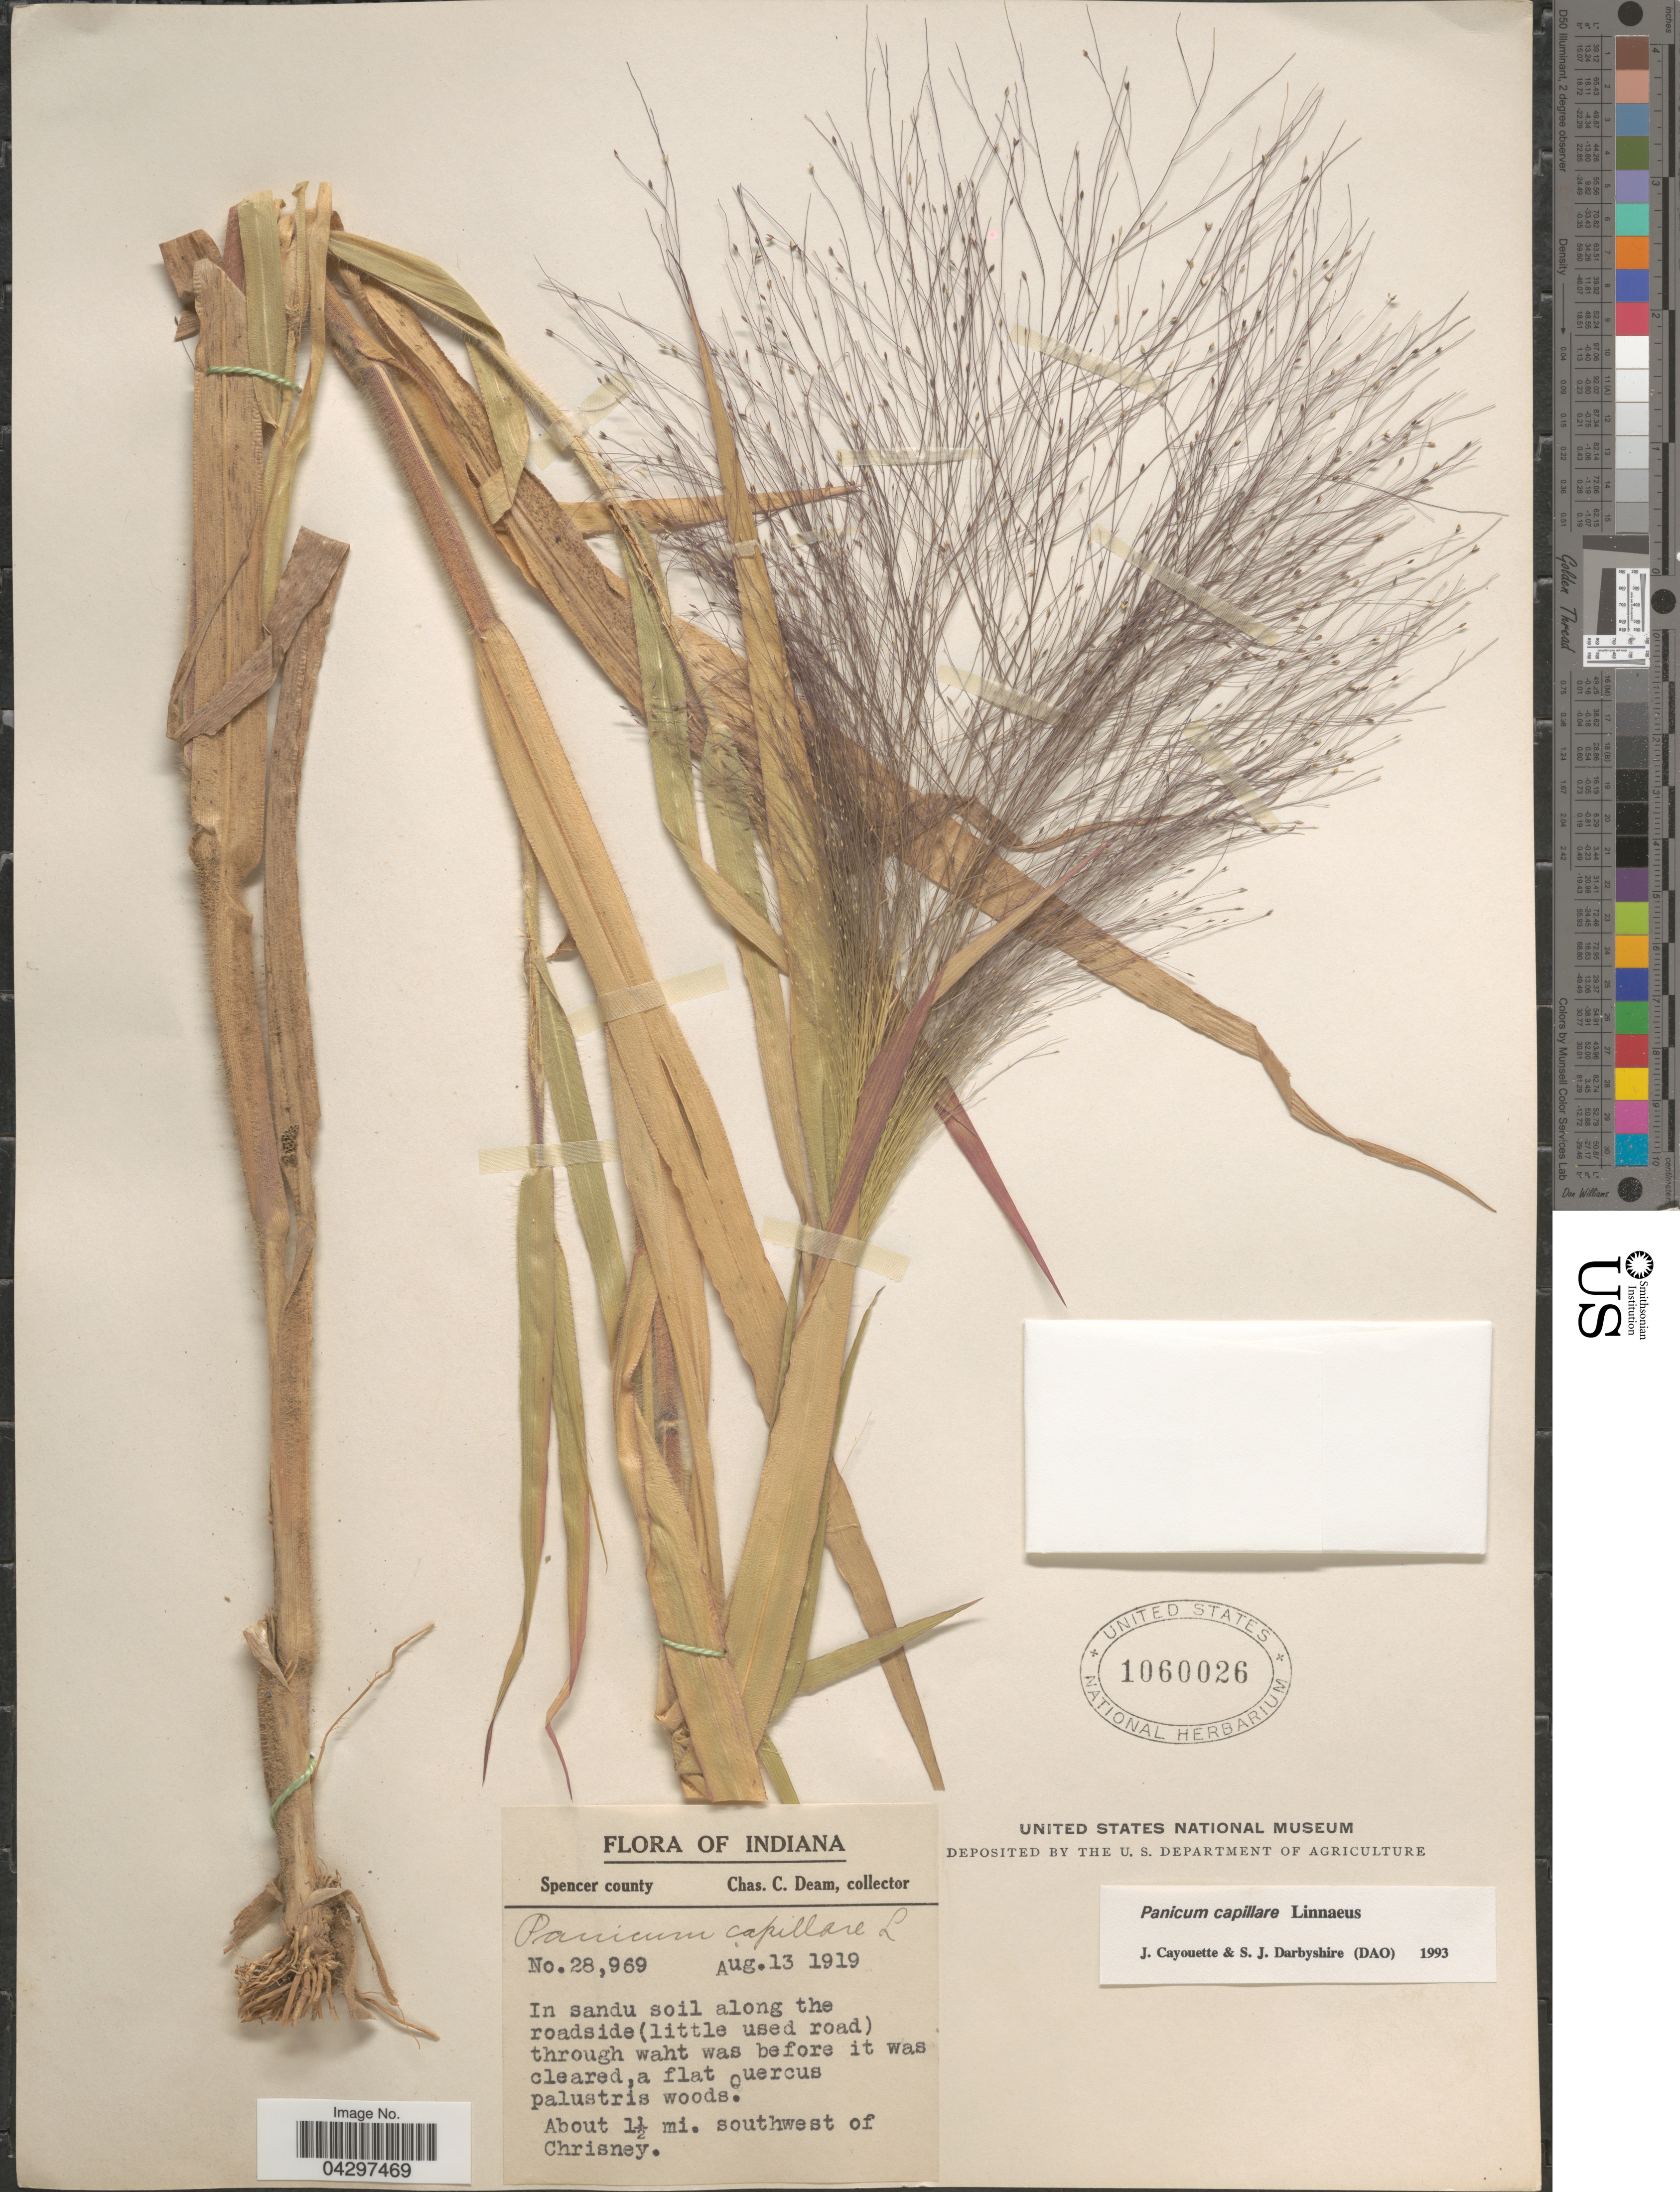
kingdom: Plantae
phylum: Tracheophyta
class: Liliopsida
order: Poales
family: Poaceae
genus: Panicum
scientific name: Panicum capillare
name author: L.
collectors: C. C. Deam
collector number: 28969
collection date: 1919-08-13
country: United States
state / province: Indiana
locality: Spencer county. About 1½ mi. southwest of Chrisney.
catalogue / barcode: US 1060026